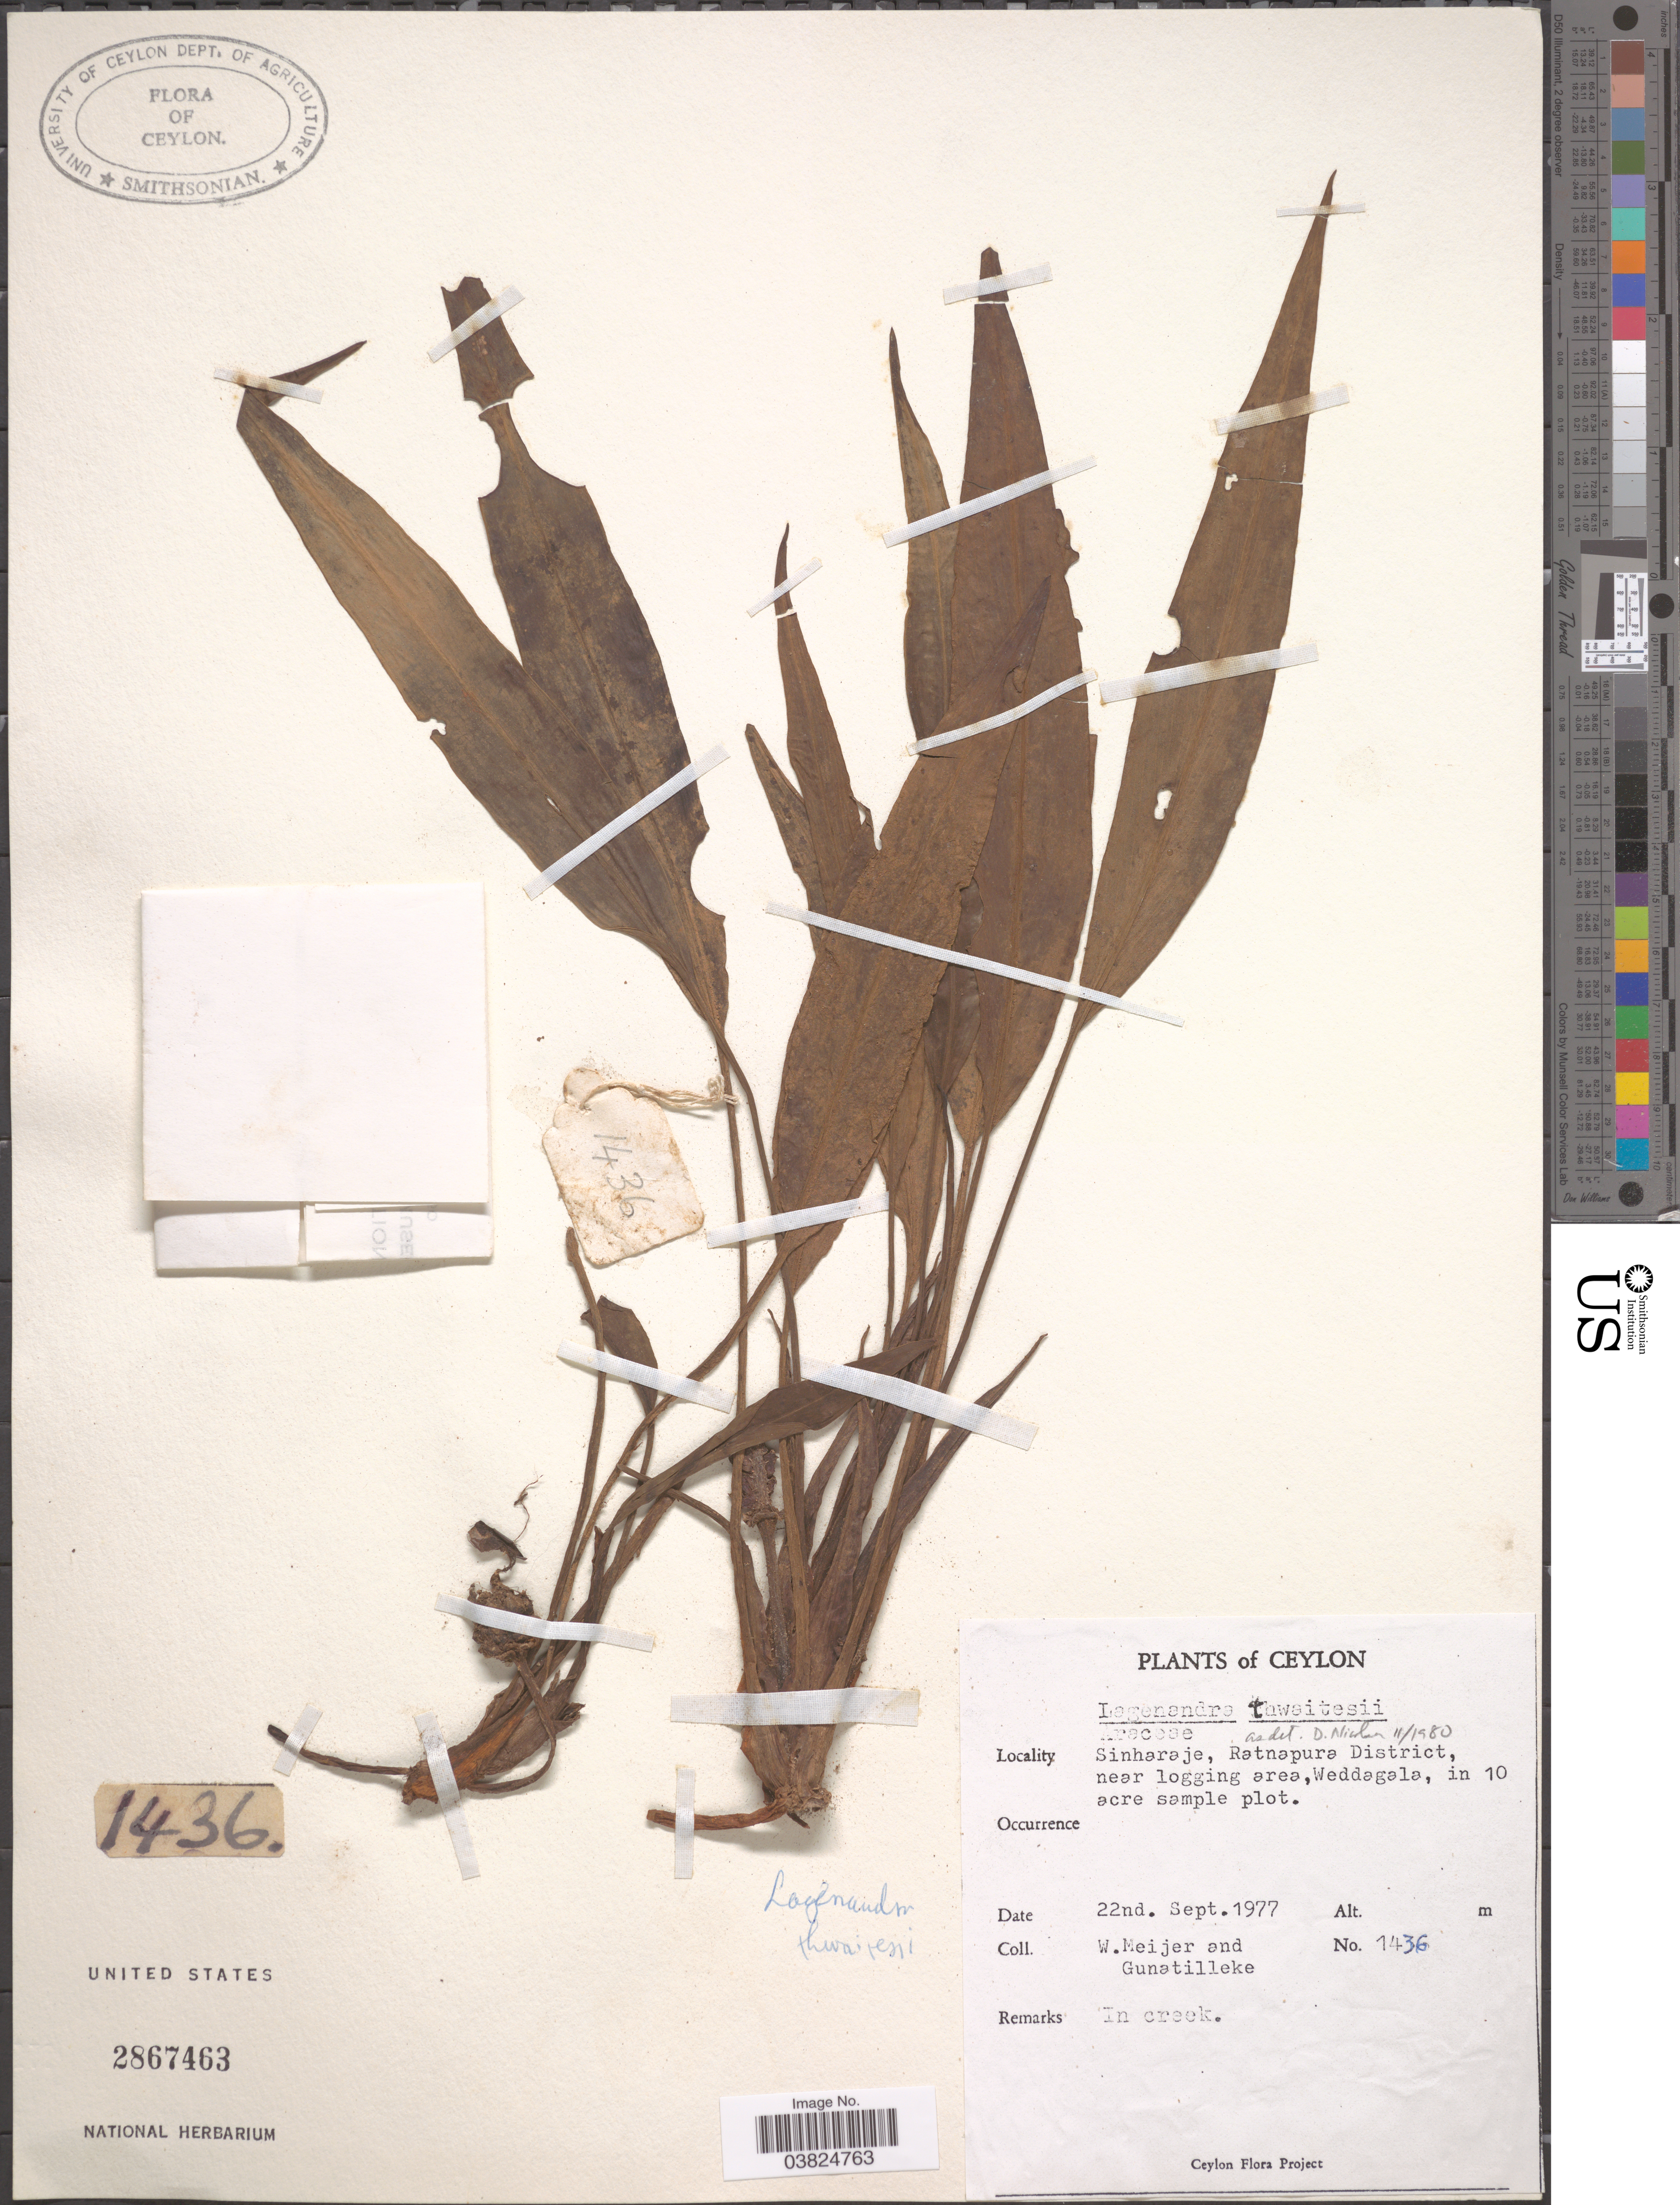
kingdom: Plantae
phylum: Tracheophyta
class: Liliopsida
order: Alismatales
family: Araceae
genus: Lagenandra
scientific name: Lagenandra thwaitesii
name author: Engl.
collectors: W. Meijer & -- Gunatilleke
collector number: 1436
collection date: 1977-09-22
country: Sri Lanka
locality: Ceylon. Sinharaje, Ratnapura District, near logging area, Weddagala, in 10 acre sample plot.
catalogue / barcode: US 2867463